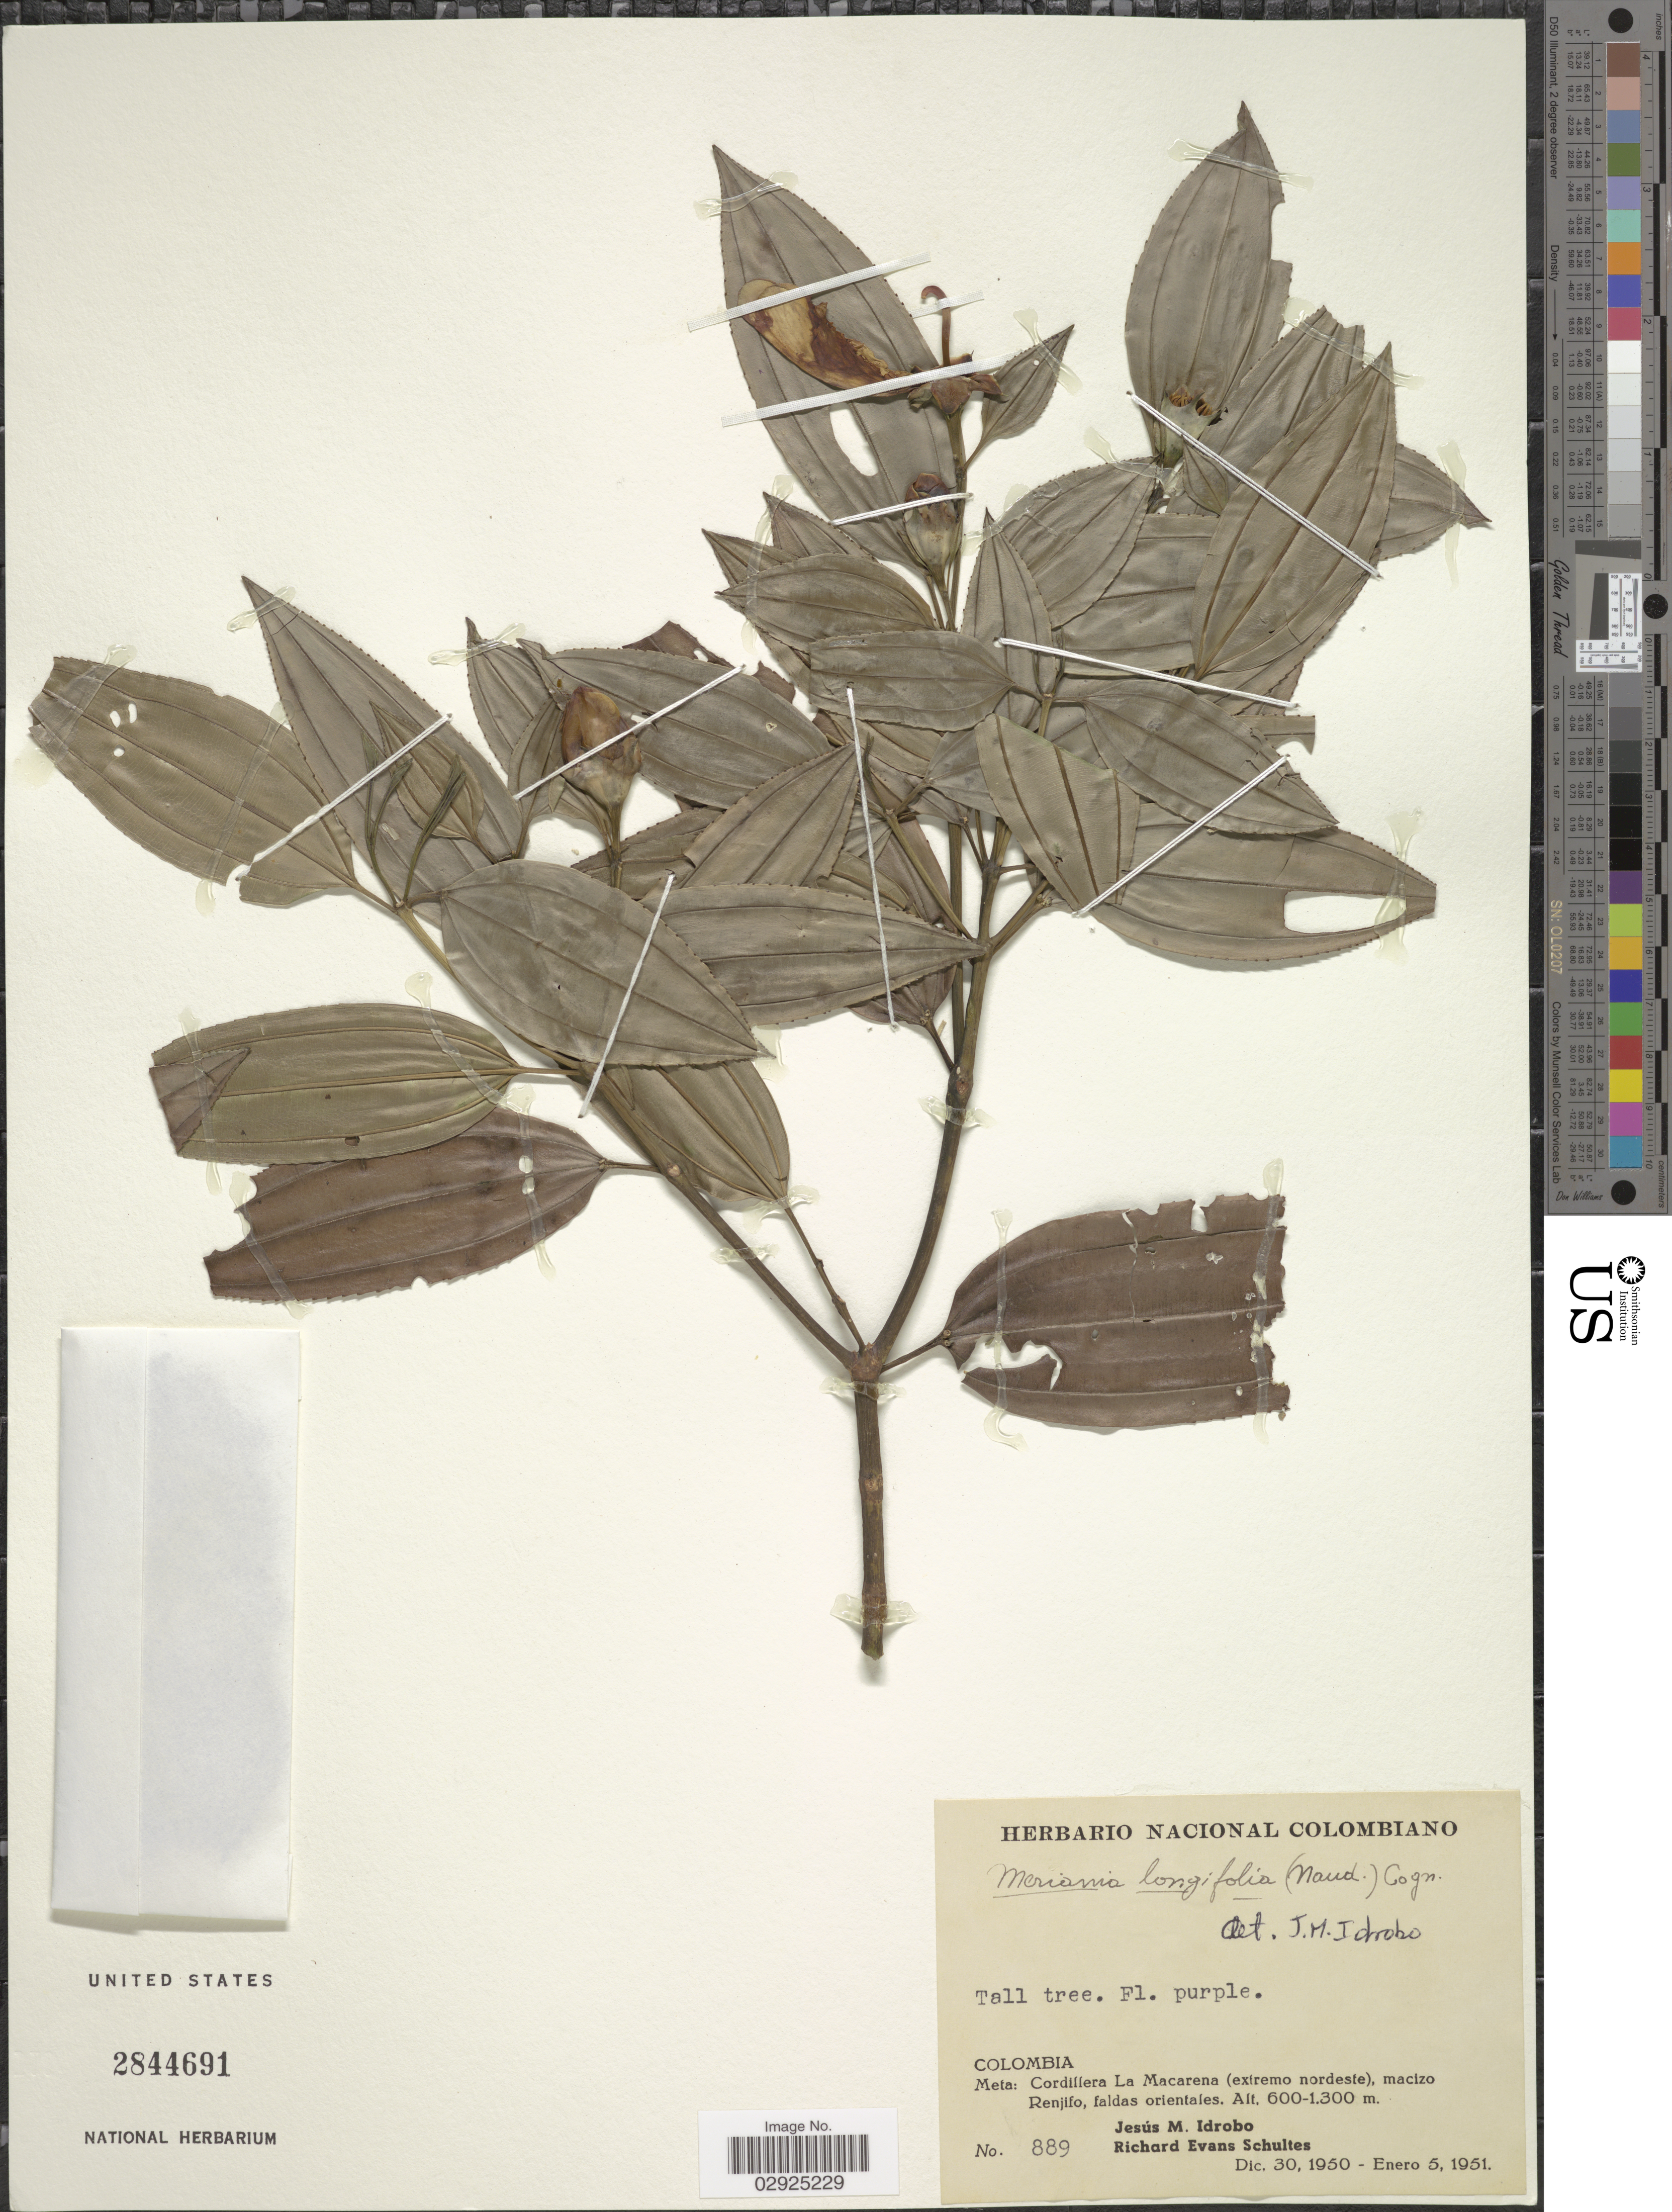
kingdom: Plantae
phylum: Tracheophyta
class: Magnoliopsida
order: Myrtales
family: Melastomataceae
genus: Meriania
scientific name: Meriania longifolia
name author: (Naudin) Cogn.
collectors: J. M. Idrobo & R. E. Schultes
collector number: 889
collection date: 1950-12-30/1951-01-05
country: Colombia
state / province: Meta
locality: Cordillera La Macarena (extremo nordeste), macizo Renjifo, faldas orientales.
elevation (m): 600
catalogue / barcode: US 2844691